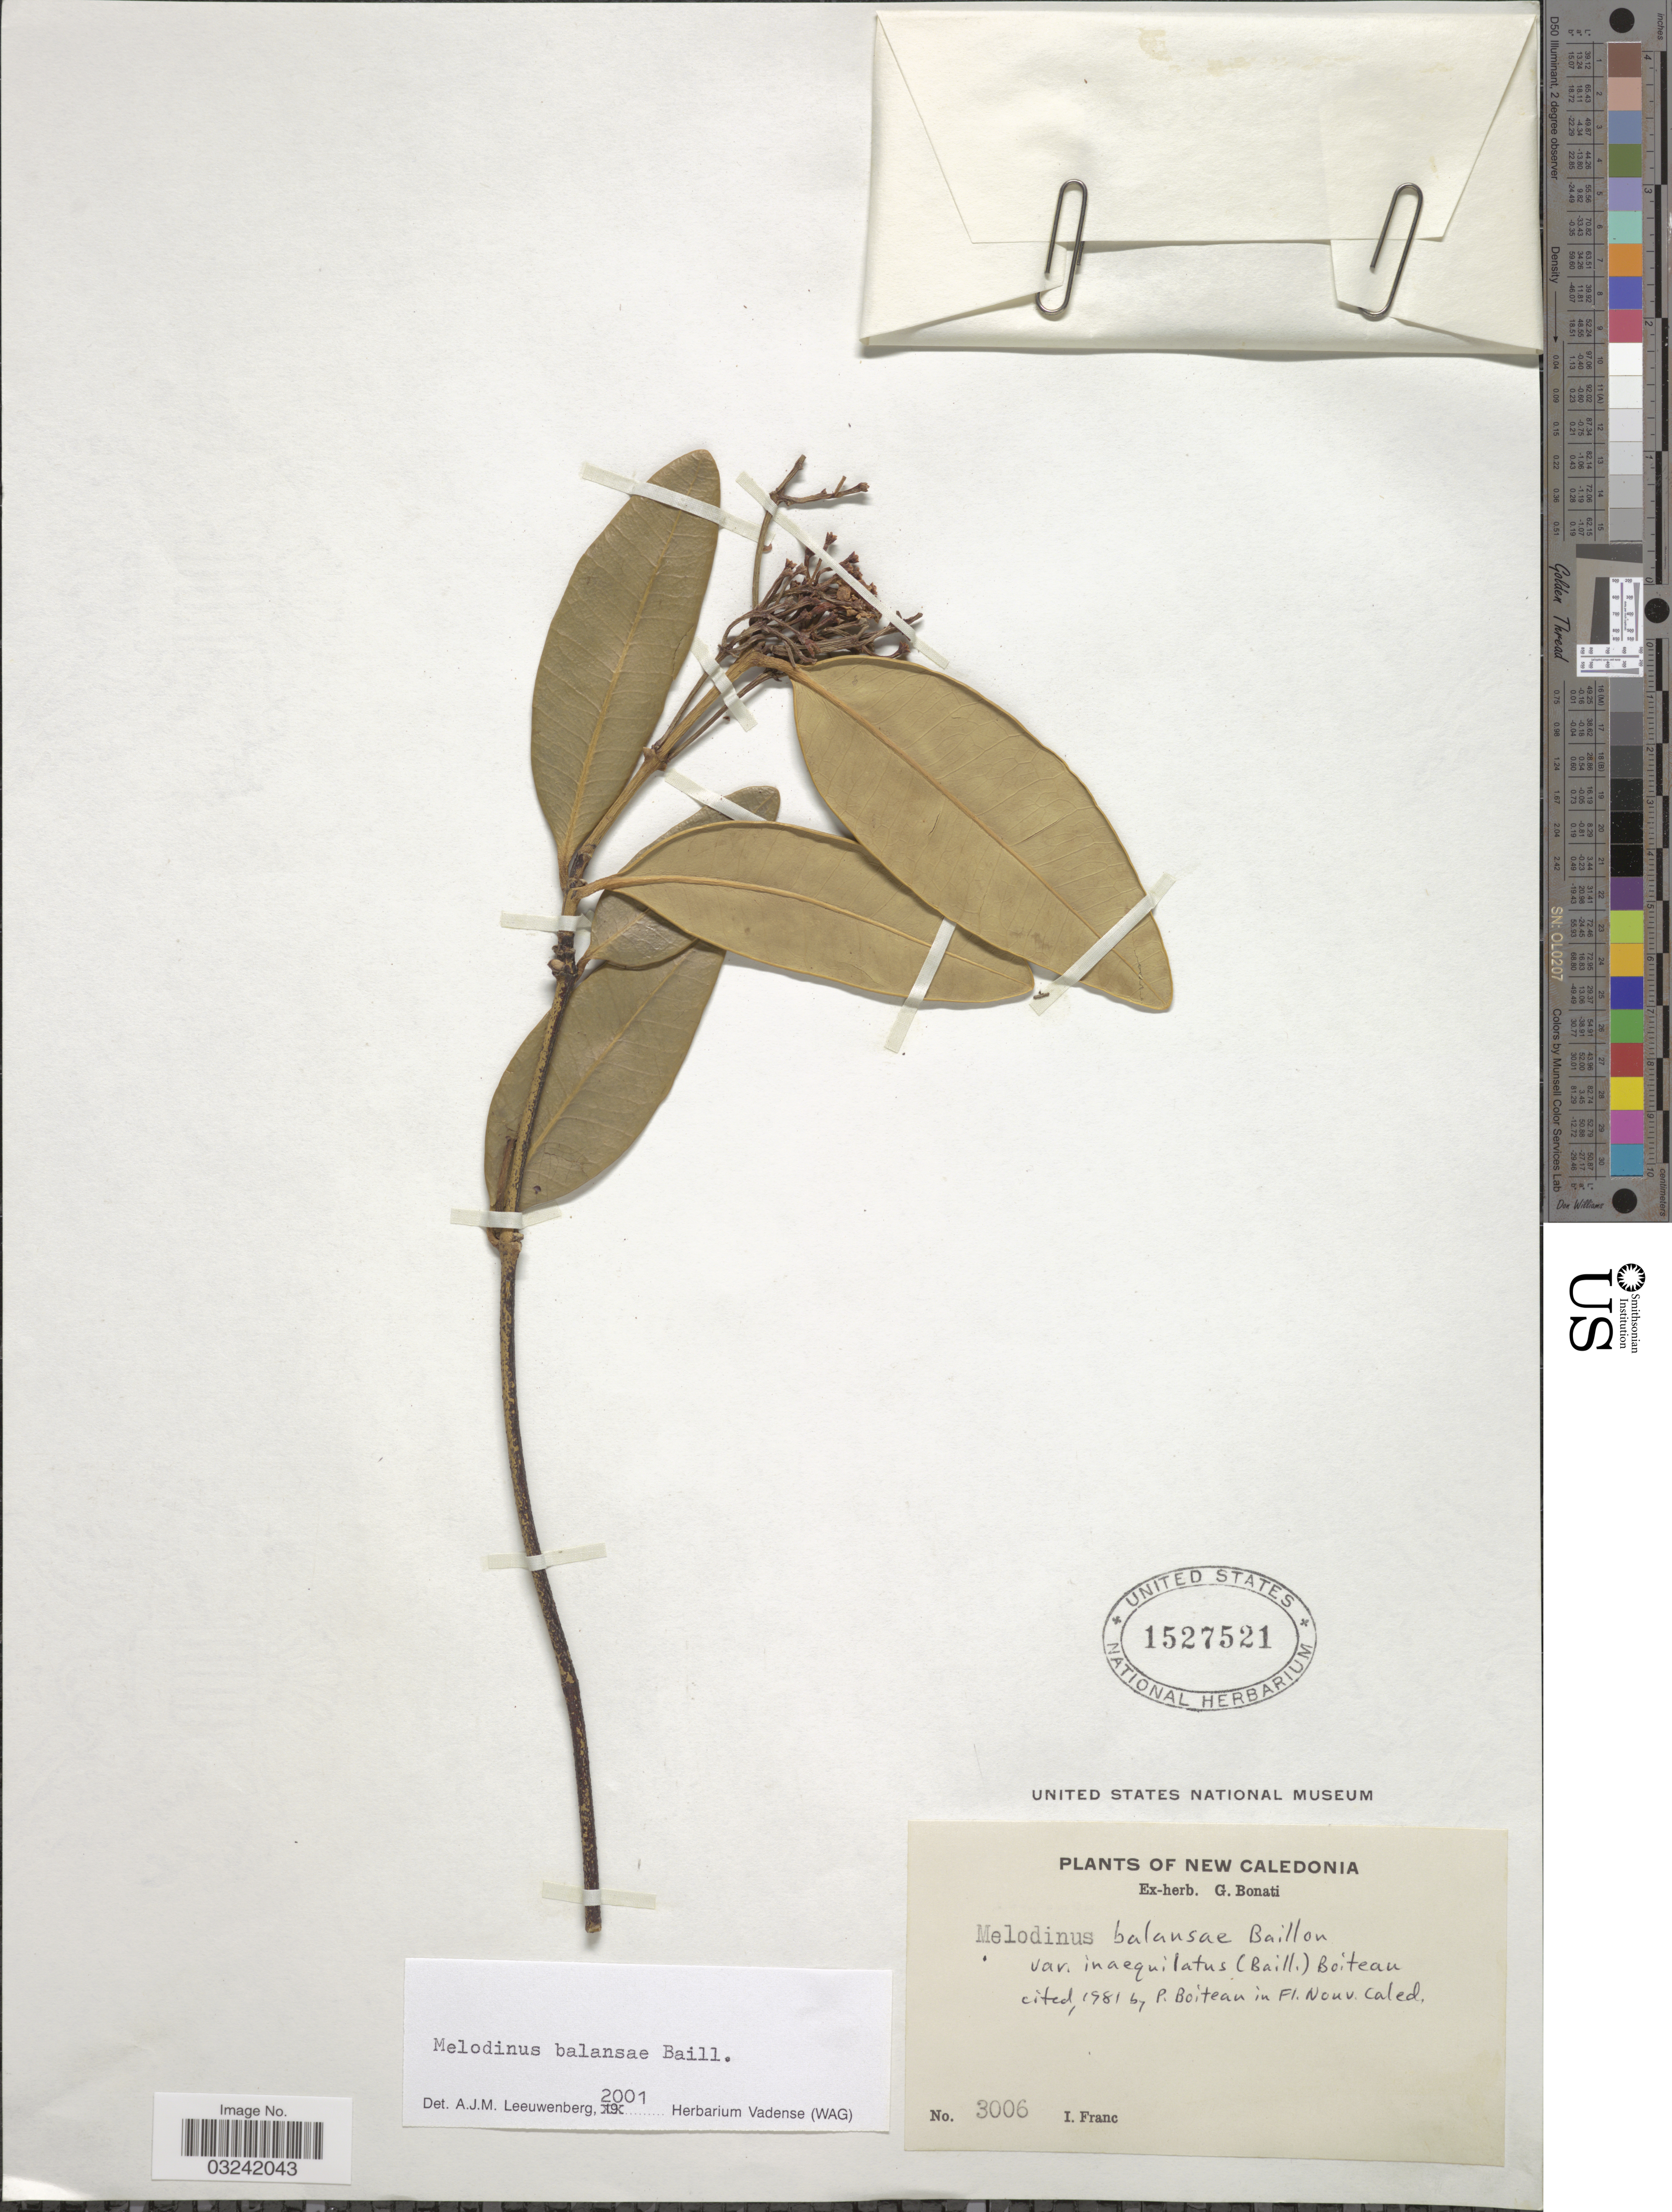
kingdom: Plantae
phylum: Tracheophyta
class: Magnoliopsida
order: Gentianales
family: Apocynaceae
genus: Melodinus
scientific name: Melodinus balansae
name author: Baill.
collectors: I. Franc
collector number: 3006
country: New Caledonia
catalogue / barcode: US 1527521